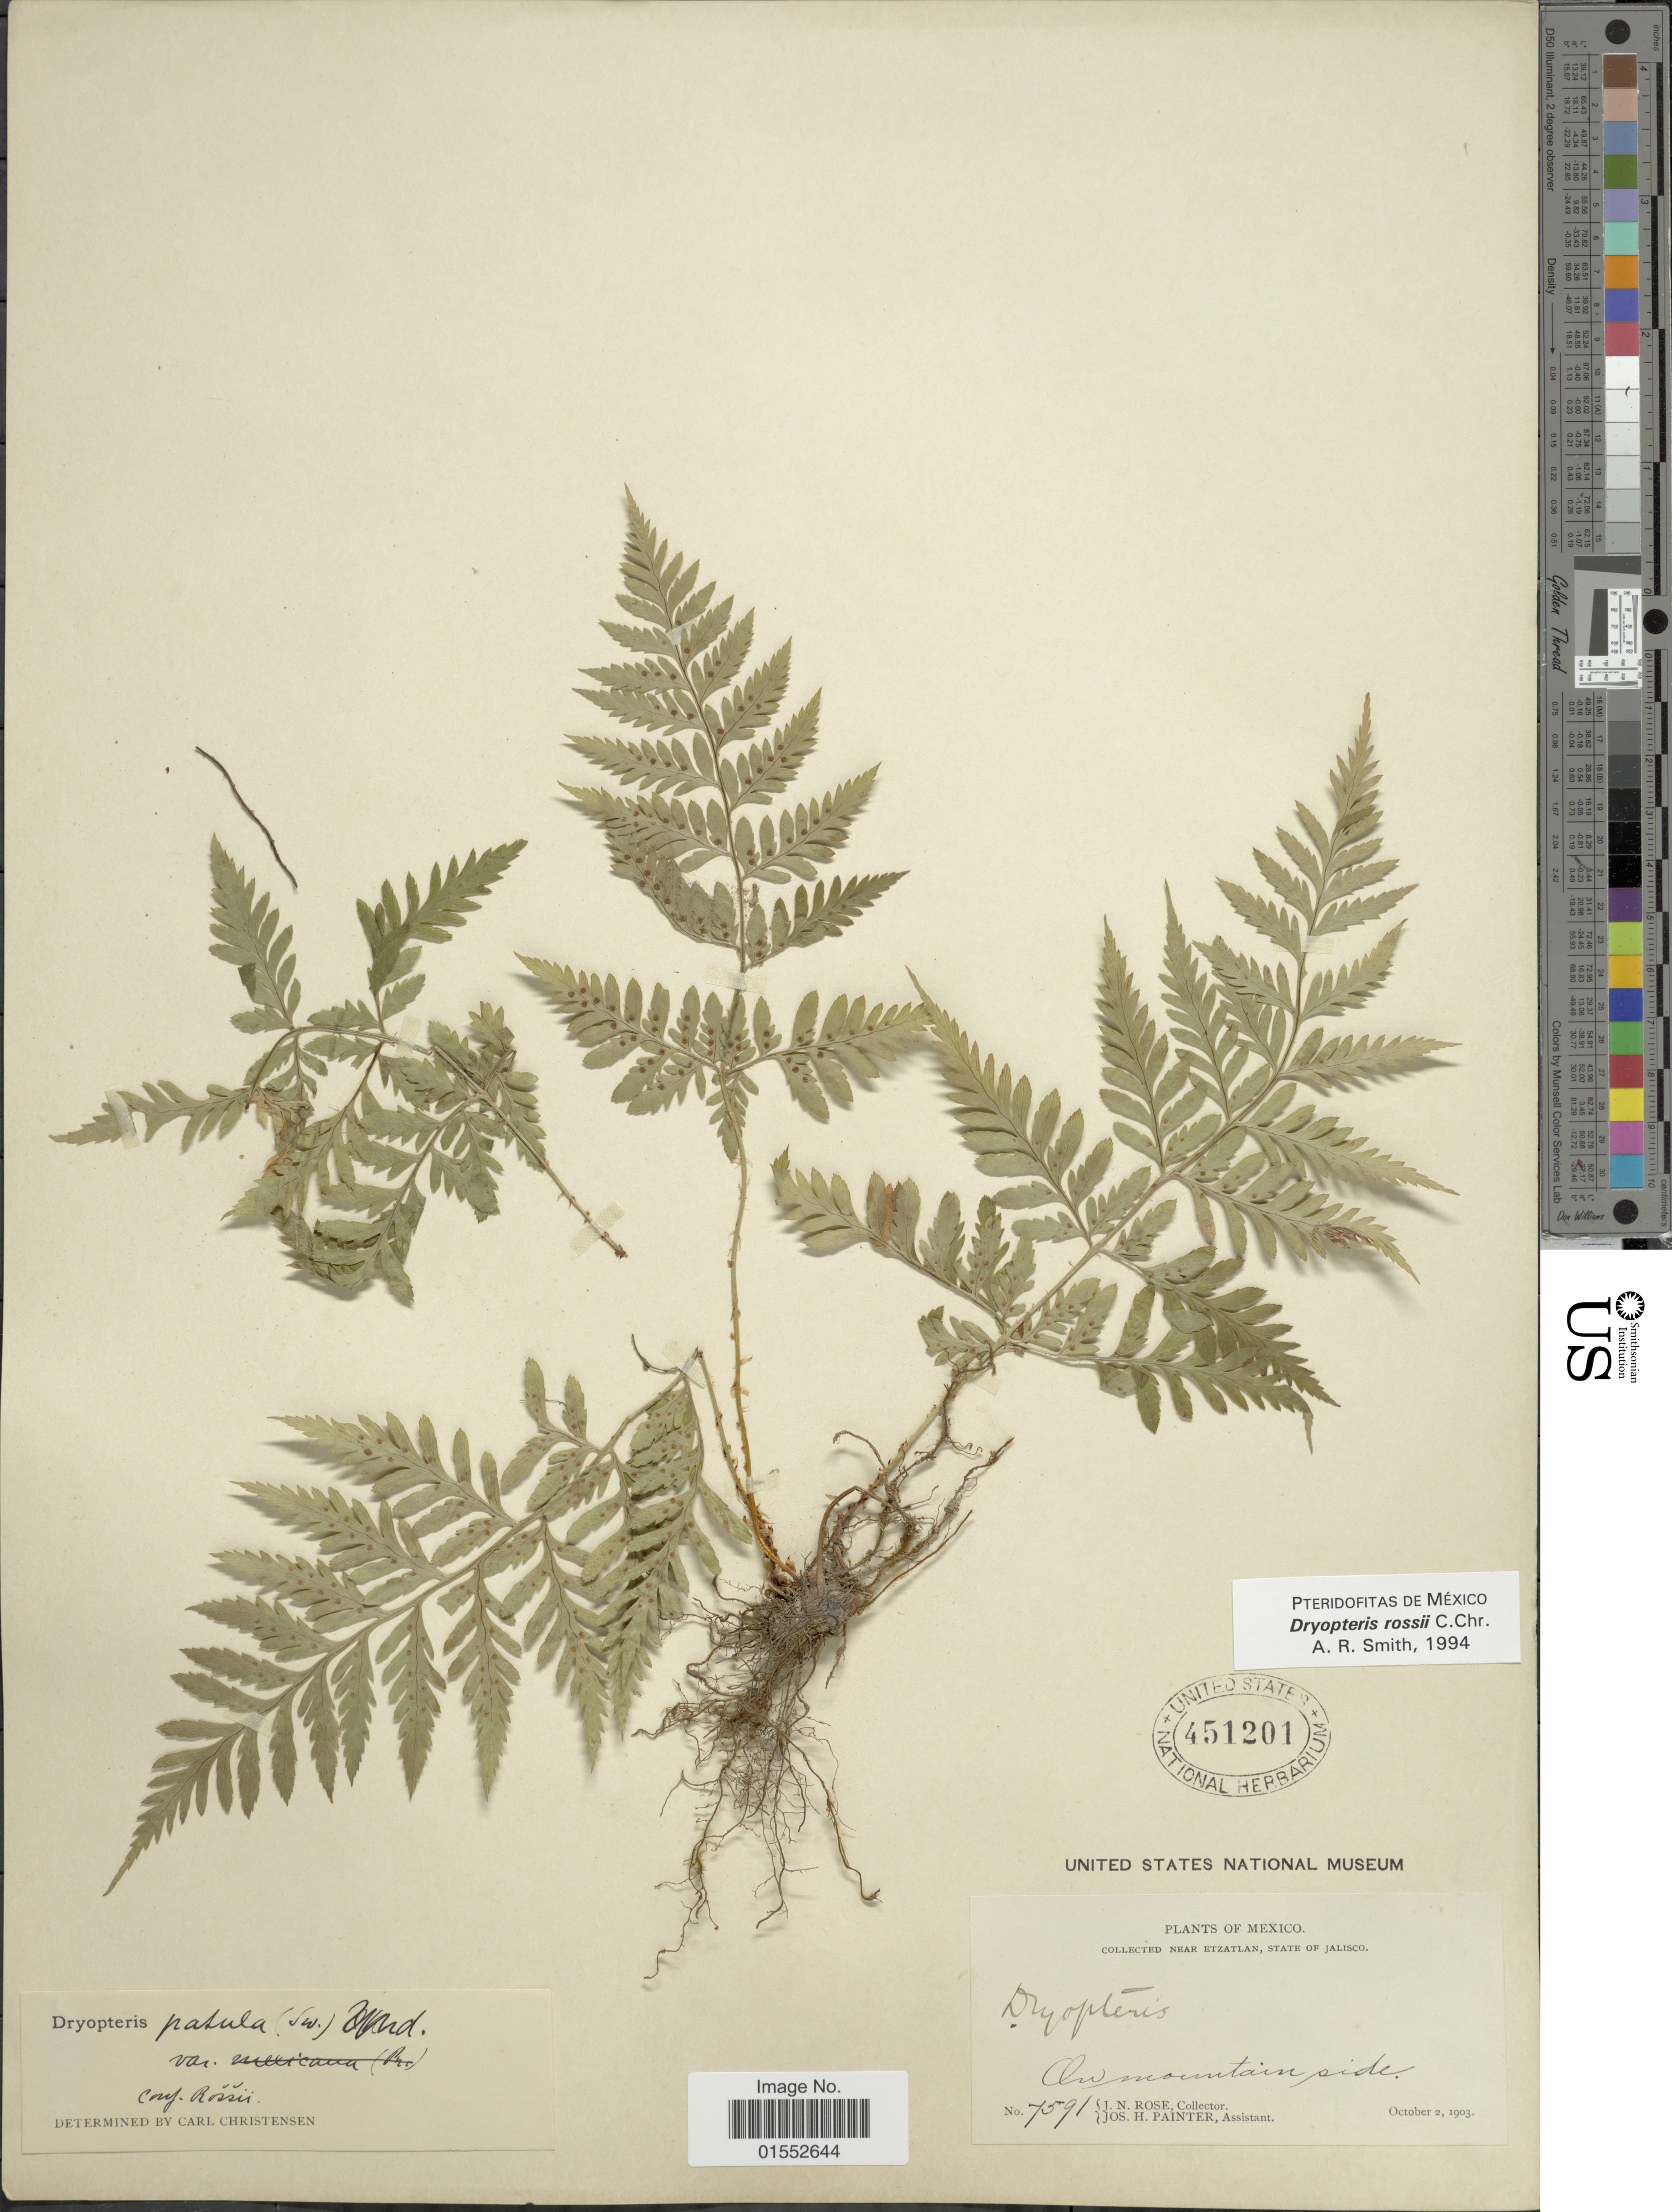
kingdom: Plantae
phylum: Tracheophyta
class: Polypodiopsida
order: Polypodiales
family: Dryopteridaceae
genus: Dryopteris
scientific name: Dryopteris rossii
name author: C. Chr.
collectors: J. N. Rose & J. H. Painter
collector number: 7591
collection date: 1903-10-02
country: Mexico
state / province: Jalisco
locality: Near Etzatlan, on mountain side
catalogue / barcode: US 451201